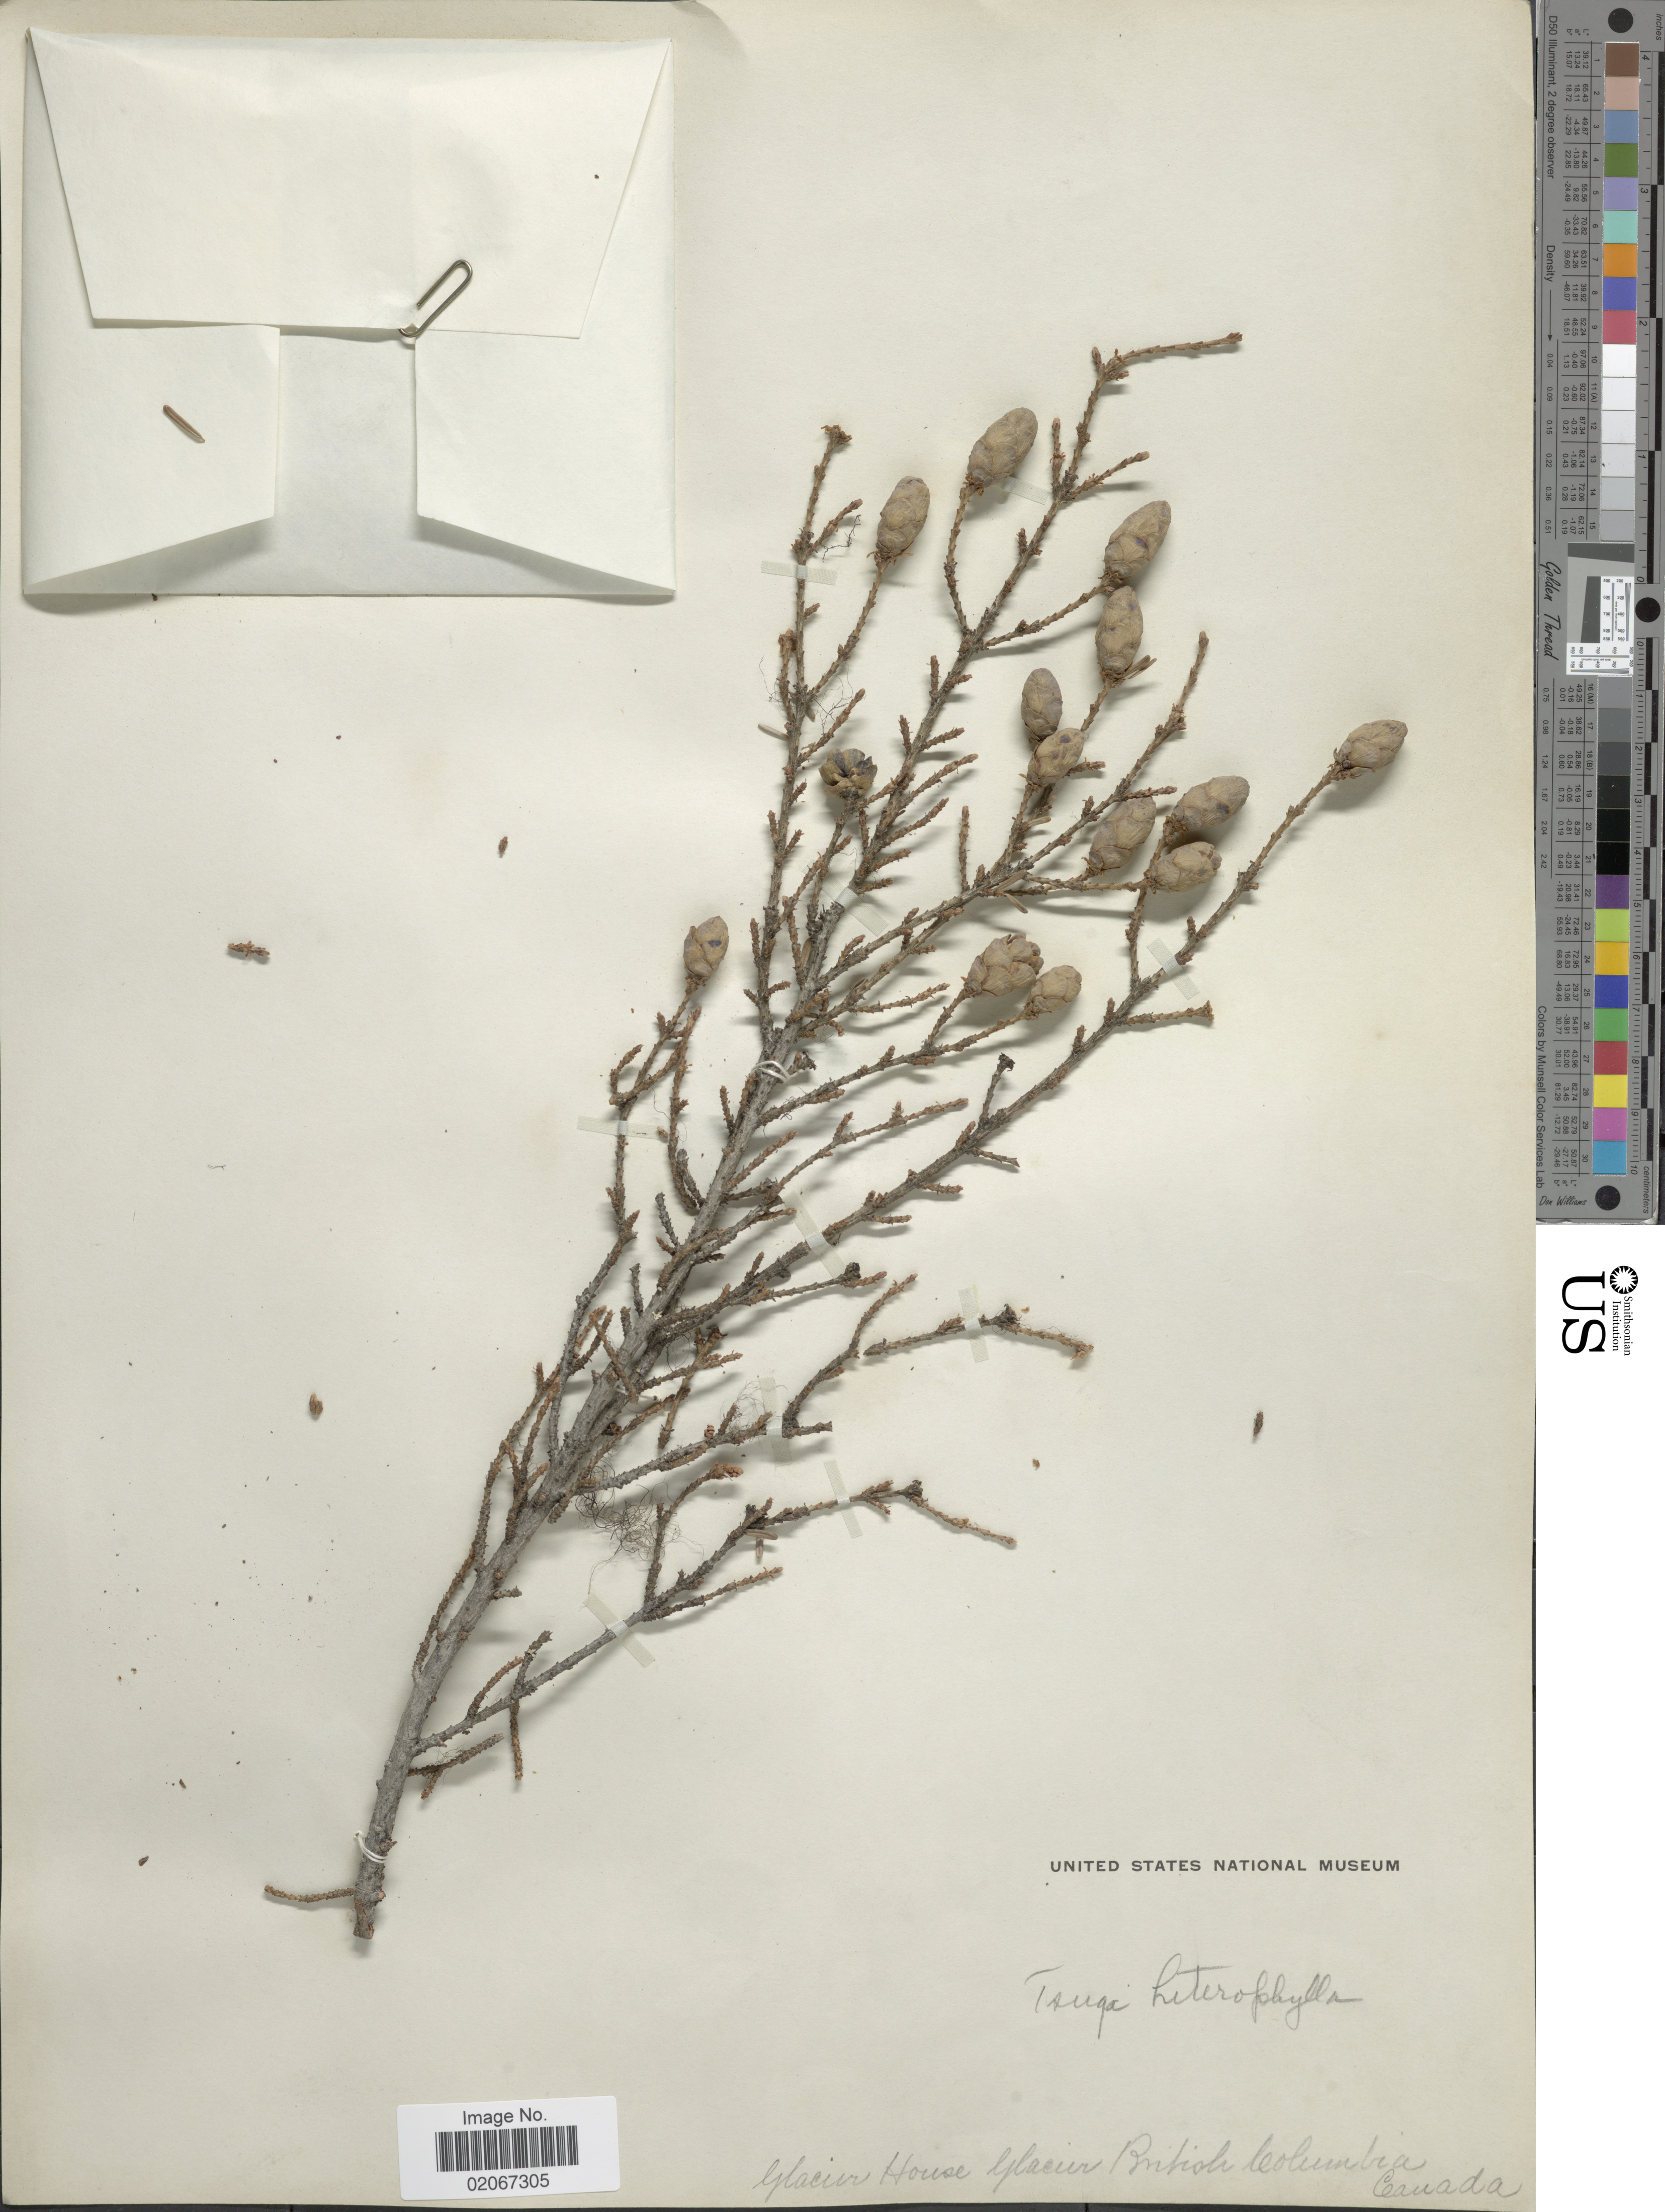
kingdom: Plantae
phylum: Tracheophyta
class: Pinopsida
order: Pinales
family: Pinaceae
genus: Tsuga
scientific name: Tsuga heterophylla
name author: (Raf.) Sarg.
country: Canada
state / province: British Columbia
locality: Glacier House. Glacier